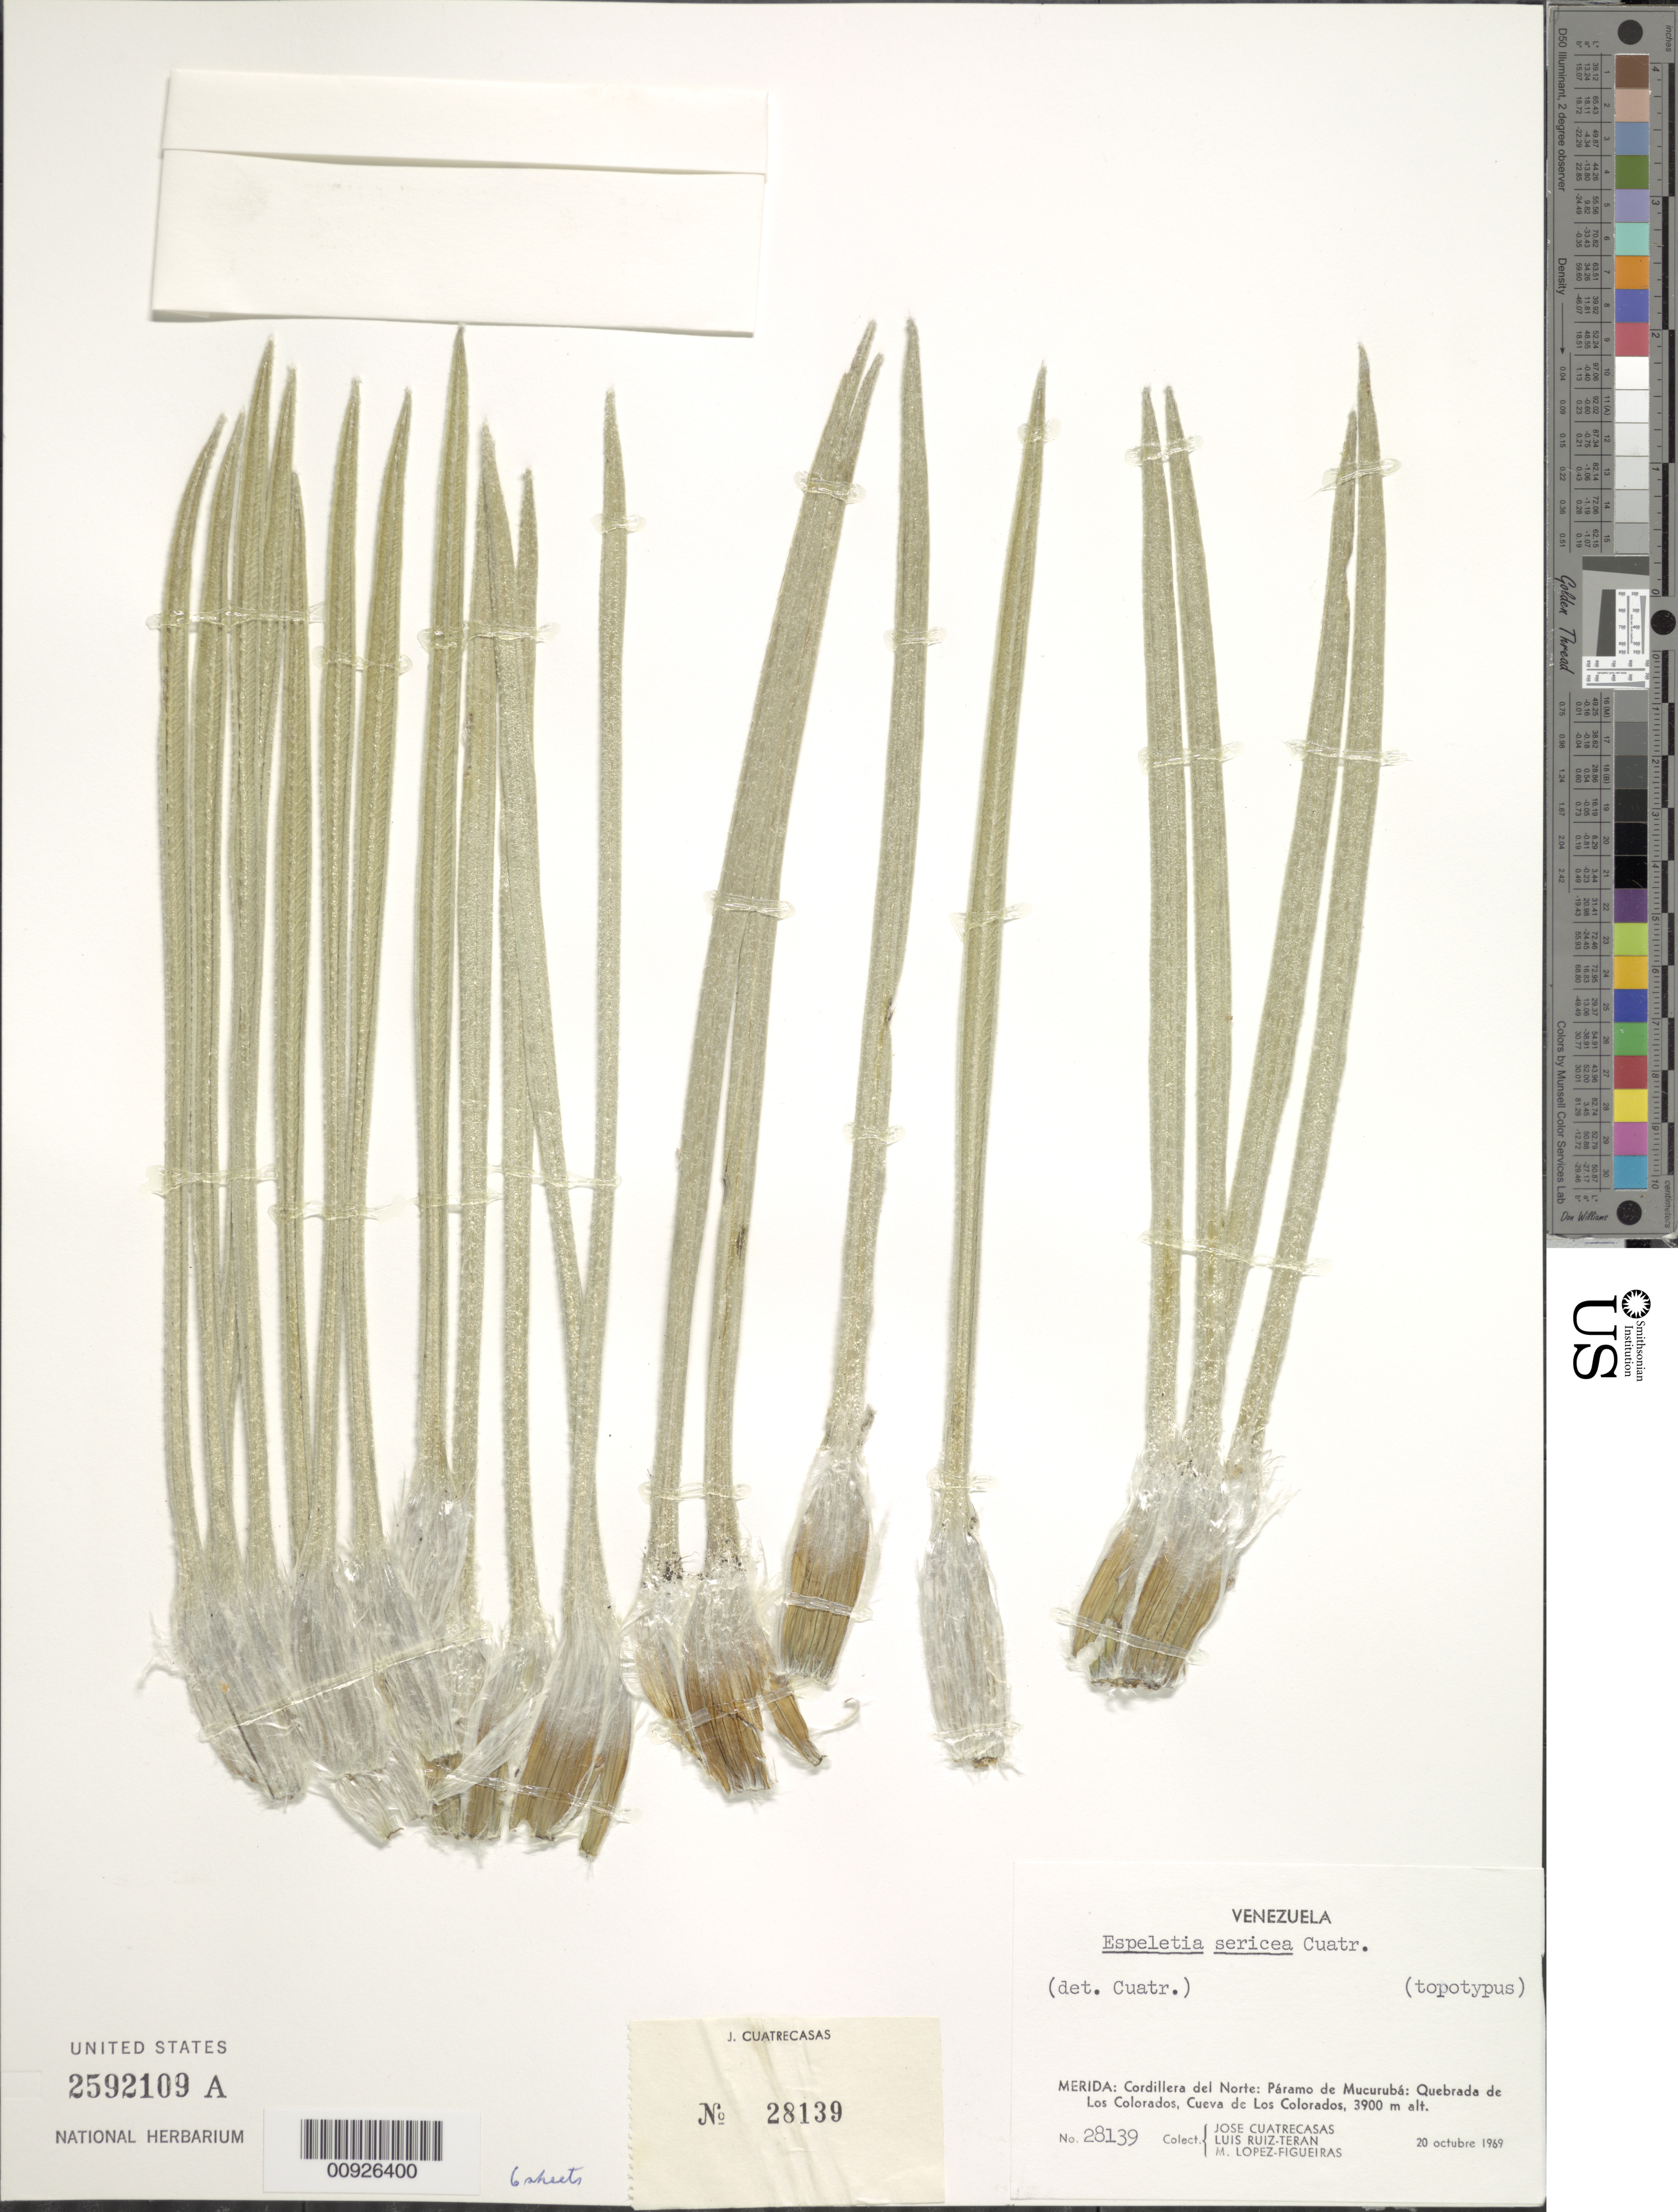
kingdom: Plantae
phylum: Tracheophyta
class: Magnoliopsida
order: Asterales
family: Asteraceae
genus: Espeletiopsis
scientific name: Espeletiopsis pannosa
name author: (Standl.) Cuatrec.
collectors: J. Cuatrecasas, L. E. Ruíz-Terán & M. López Figueiras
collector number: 28139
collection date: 1969-10-20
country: Venezuela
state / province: Mérida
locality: P. de Mucurubá. Cordillera del Norte, Quebrada Los Colorados, Cueva de Los Colorados.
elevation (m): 3900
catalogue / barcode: US 2592109A